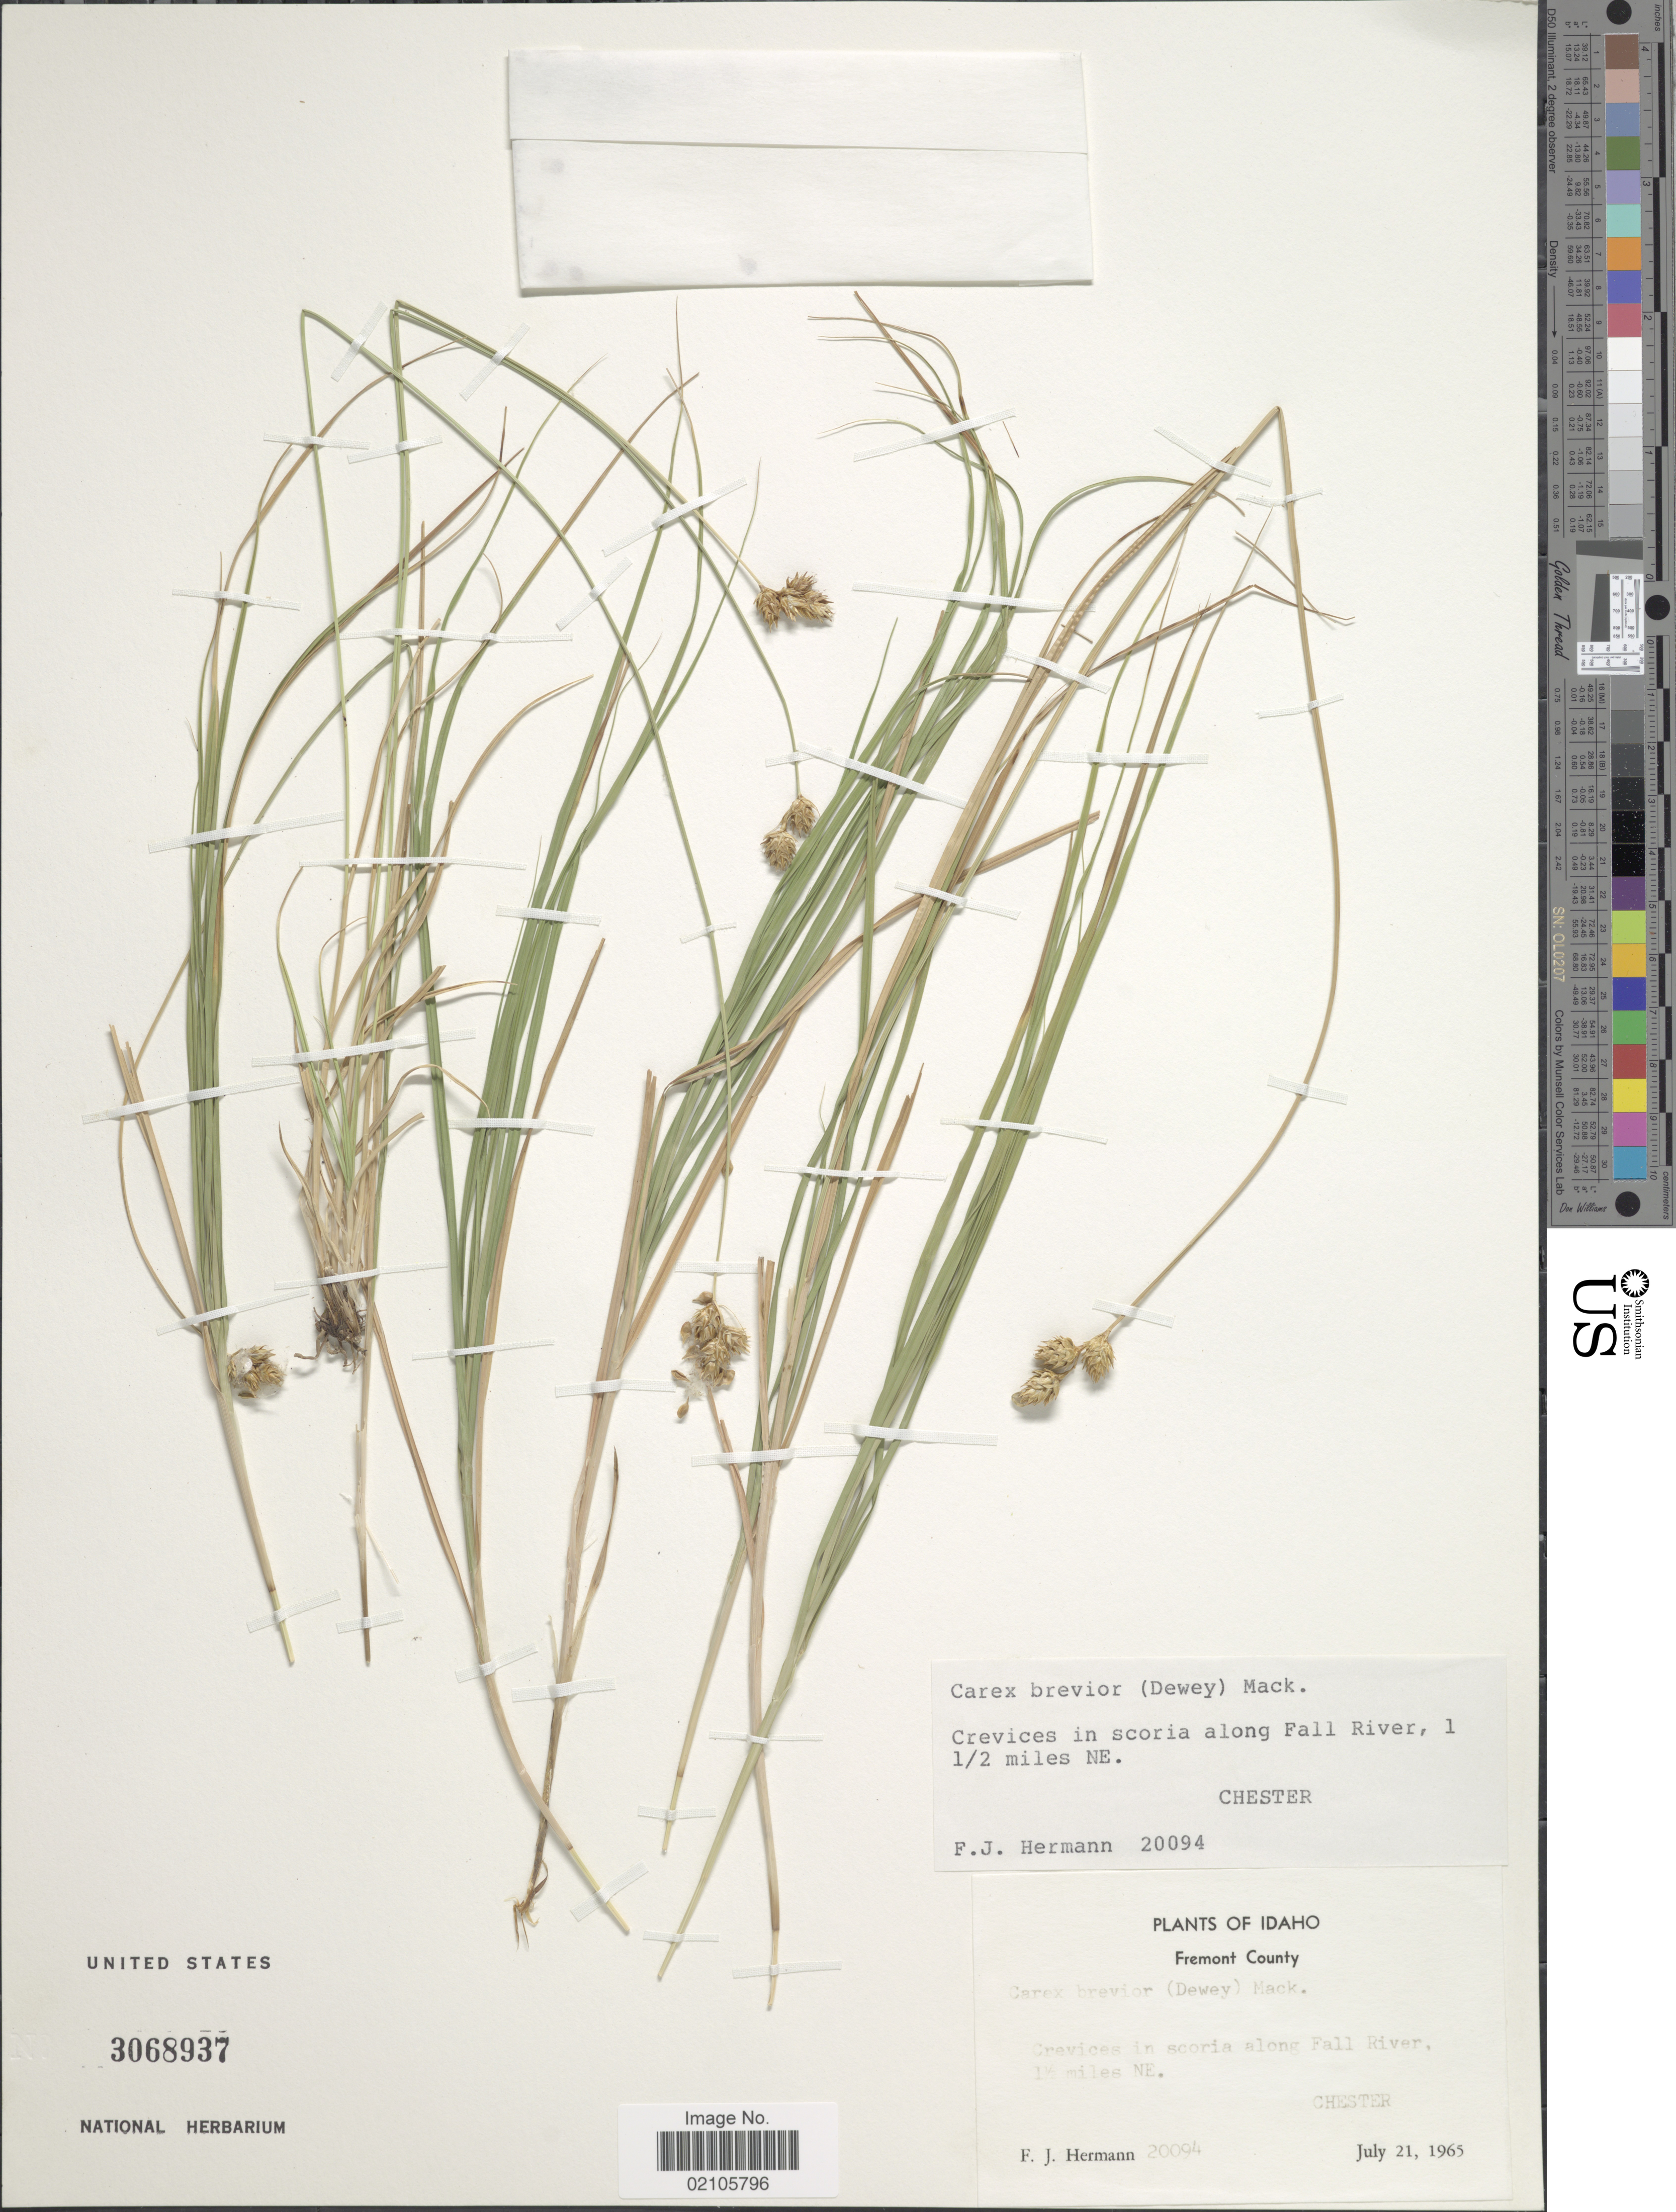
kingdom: Plantae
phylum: Tracheophyta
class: Liliopsida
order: Poales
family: Cyperaceae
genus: Carex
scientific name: Carex brevior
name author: (Dewey) Mack. ex Lunell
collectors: F. J. Hermann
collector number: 20094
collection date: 1965-07-21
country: United States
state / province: Idaho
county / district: Fremont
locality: along Fall River 1 1/2 miles NE Chester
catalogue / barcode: US 3068937